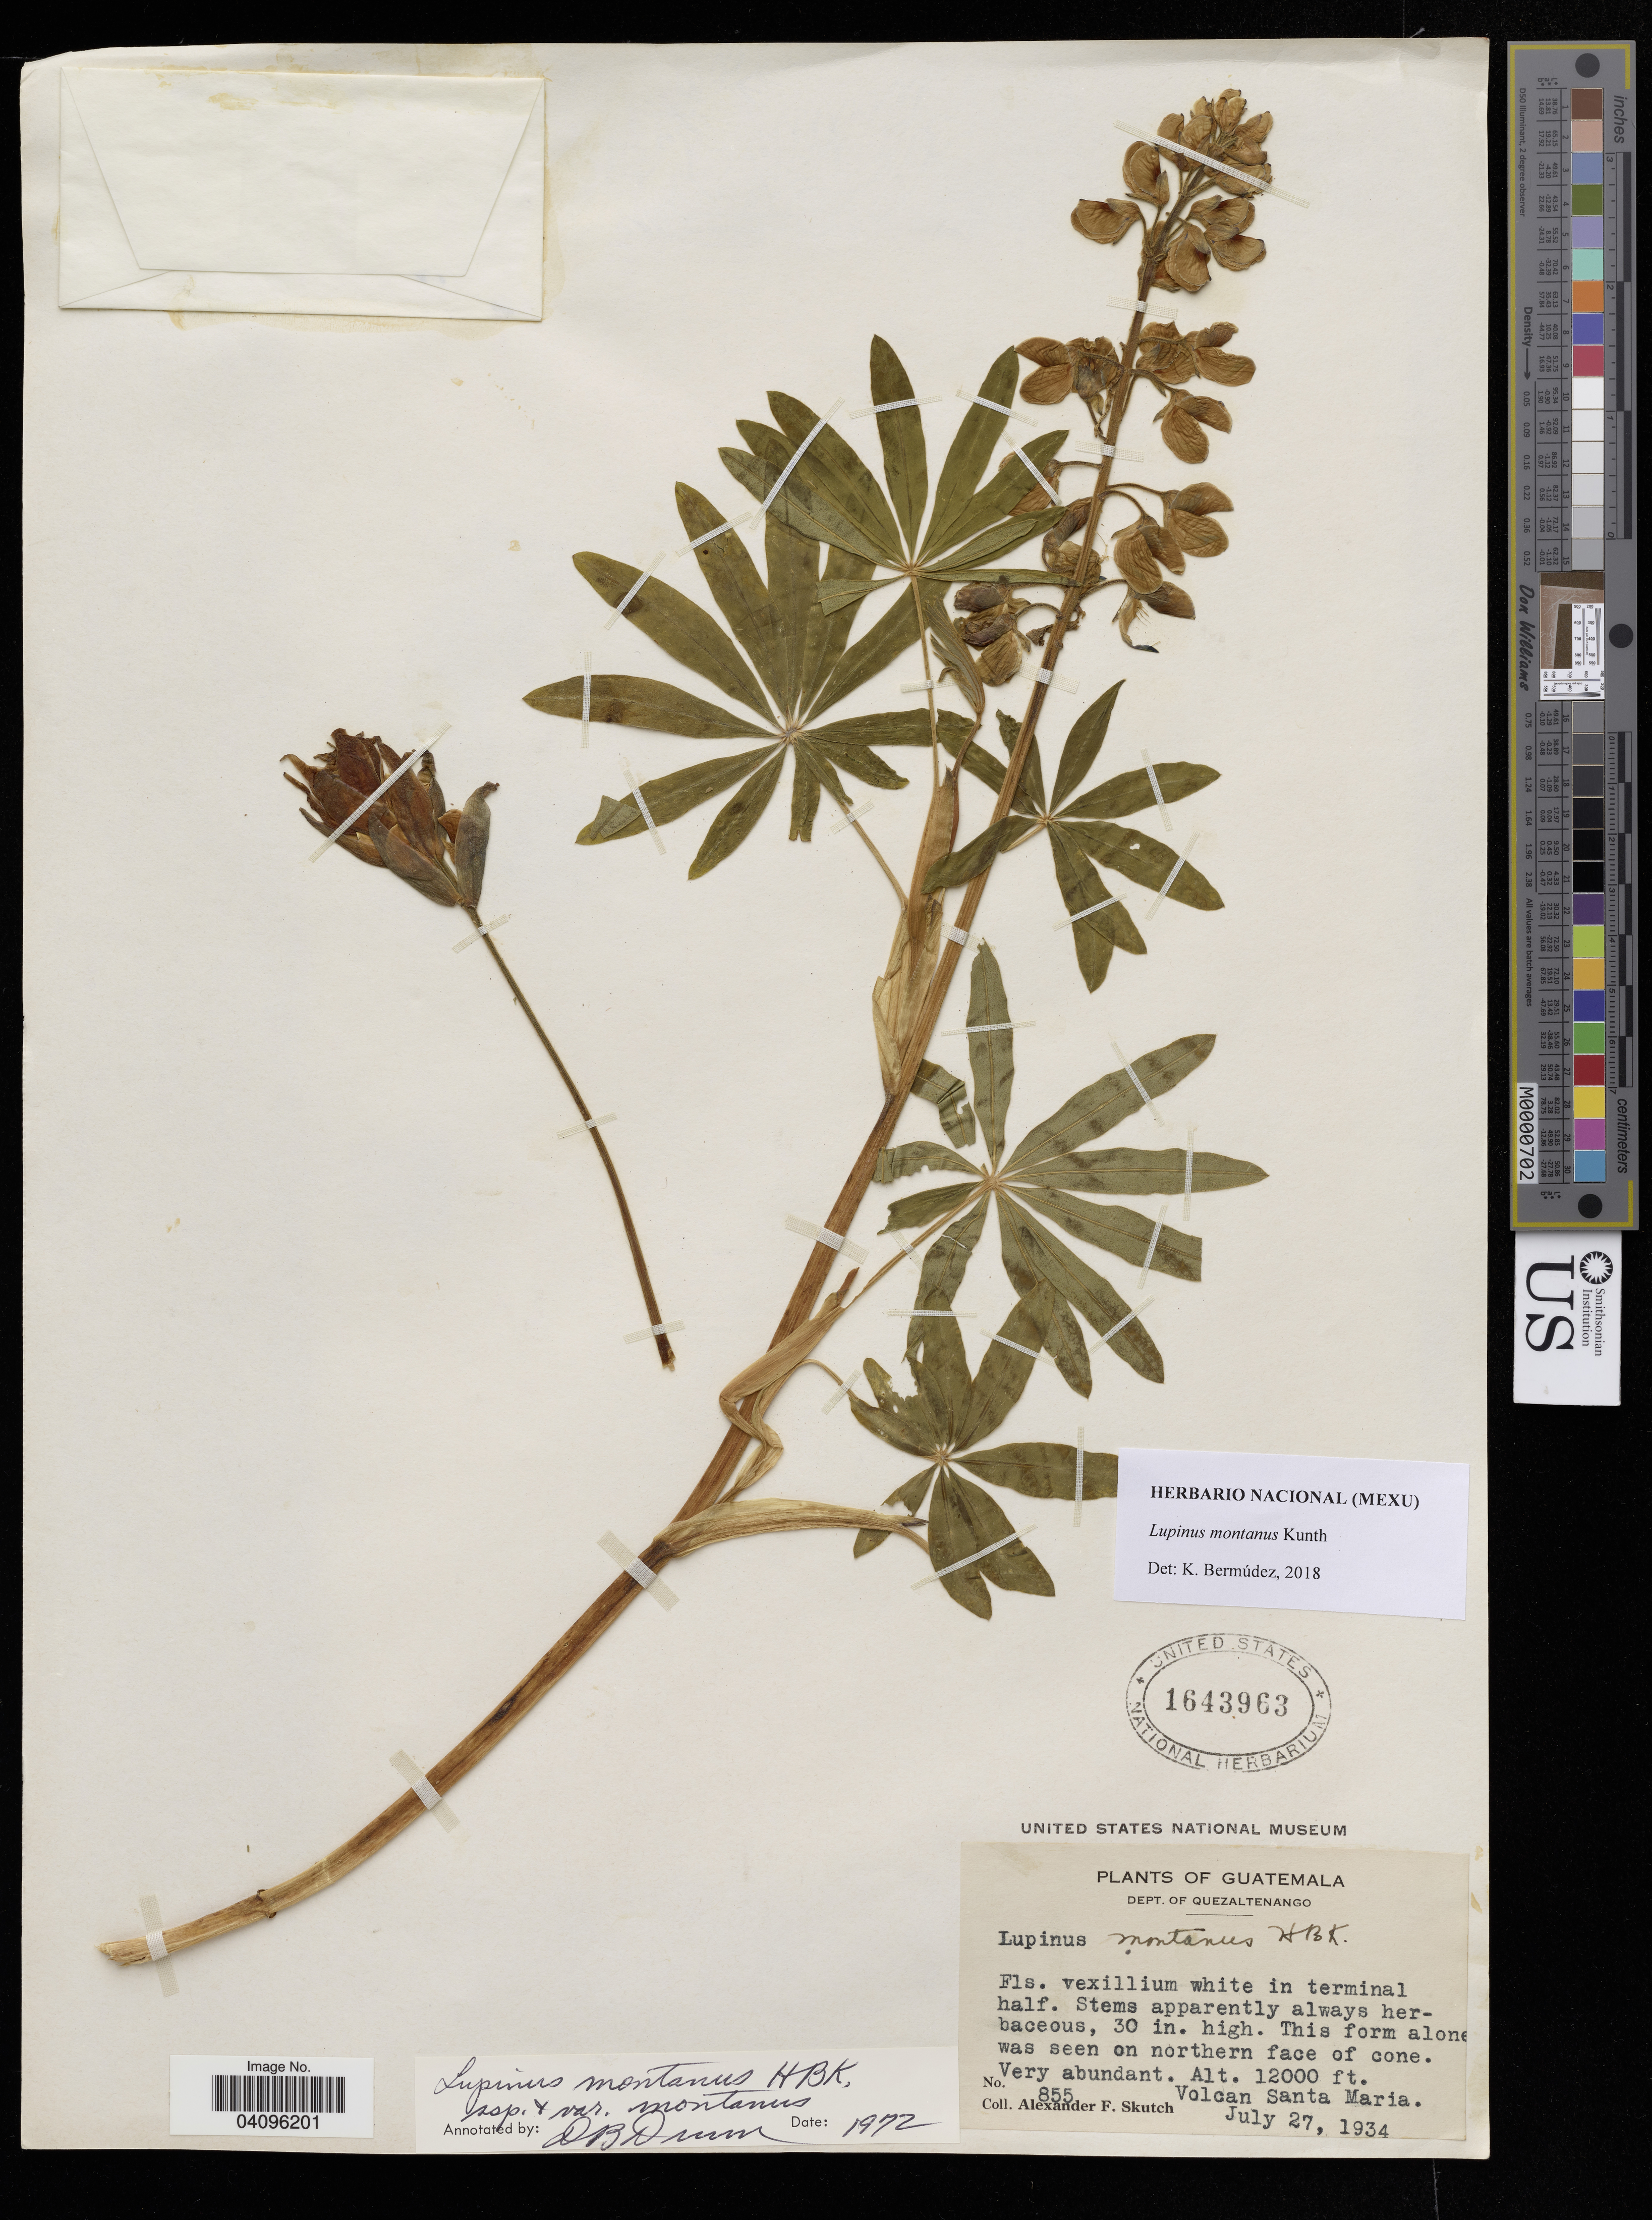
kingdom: Plantae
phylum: Tracheophyta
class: Magnoliopsida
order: Fabales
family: Fabaceae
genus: Lupinus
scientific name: Lupinus montanus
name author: Kunth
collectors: A. F. Skutch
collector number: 855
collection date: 1934-07-27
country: Guatemala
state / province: Quezaltenango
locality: On northern face of cone. Volcan Santa Maria.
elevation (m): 3658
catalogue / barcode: US 1643963